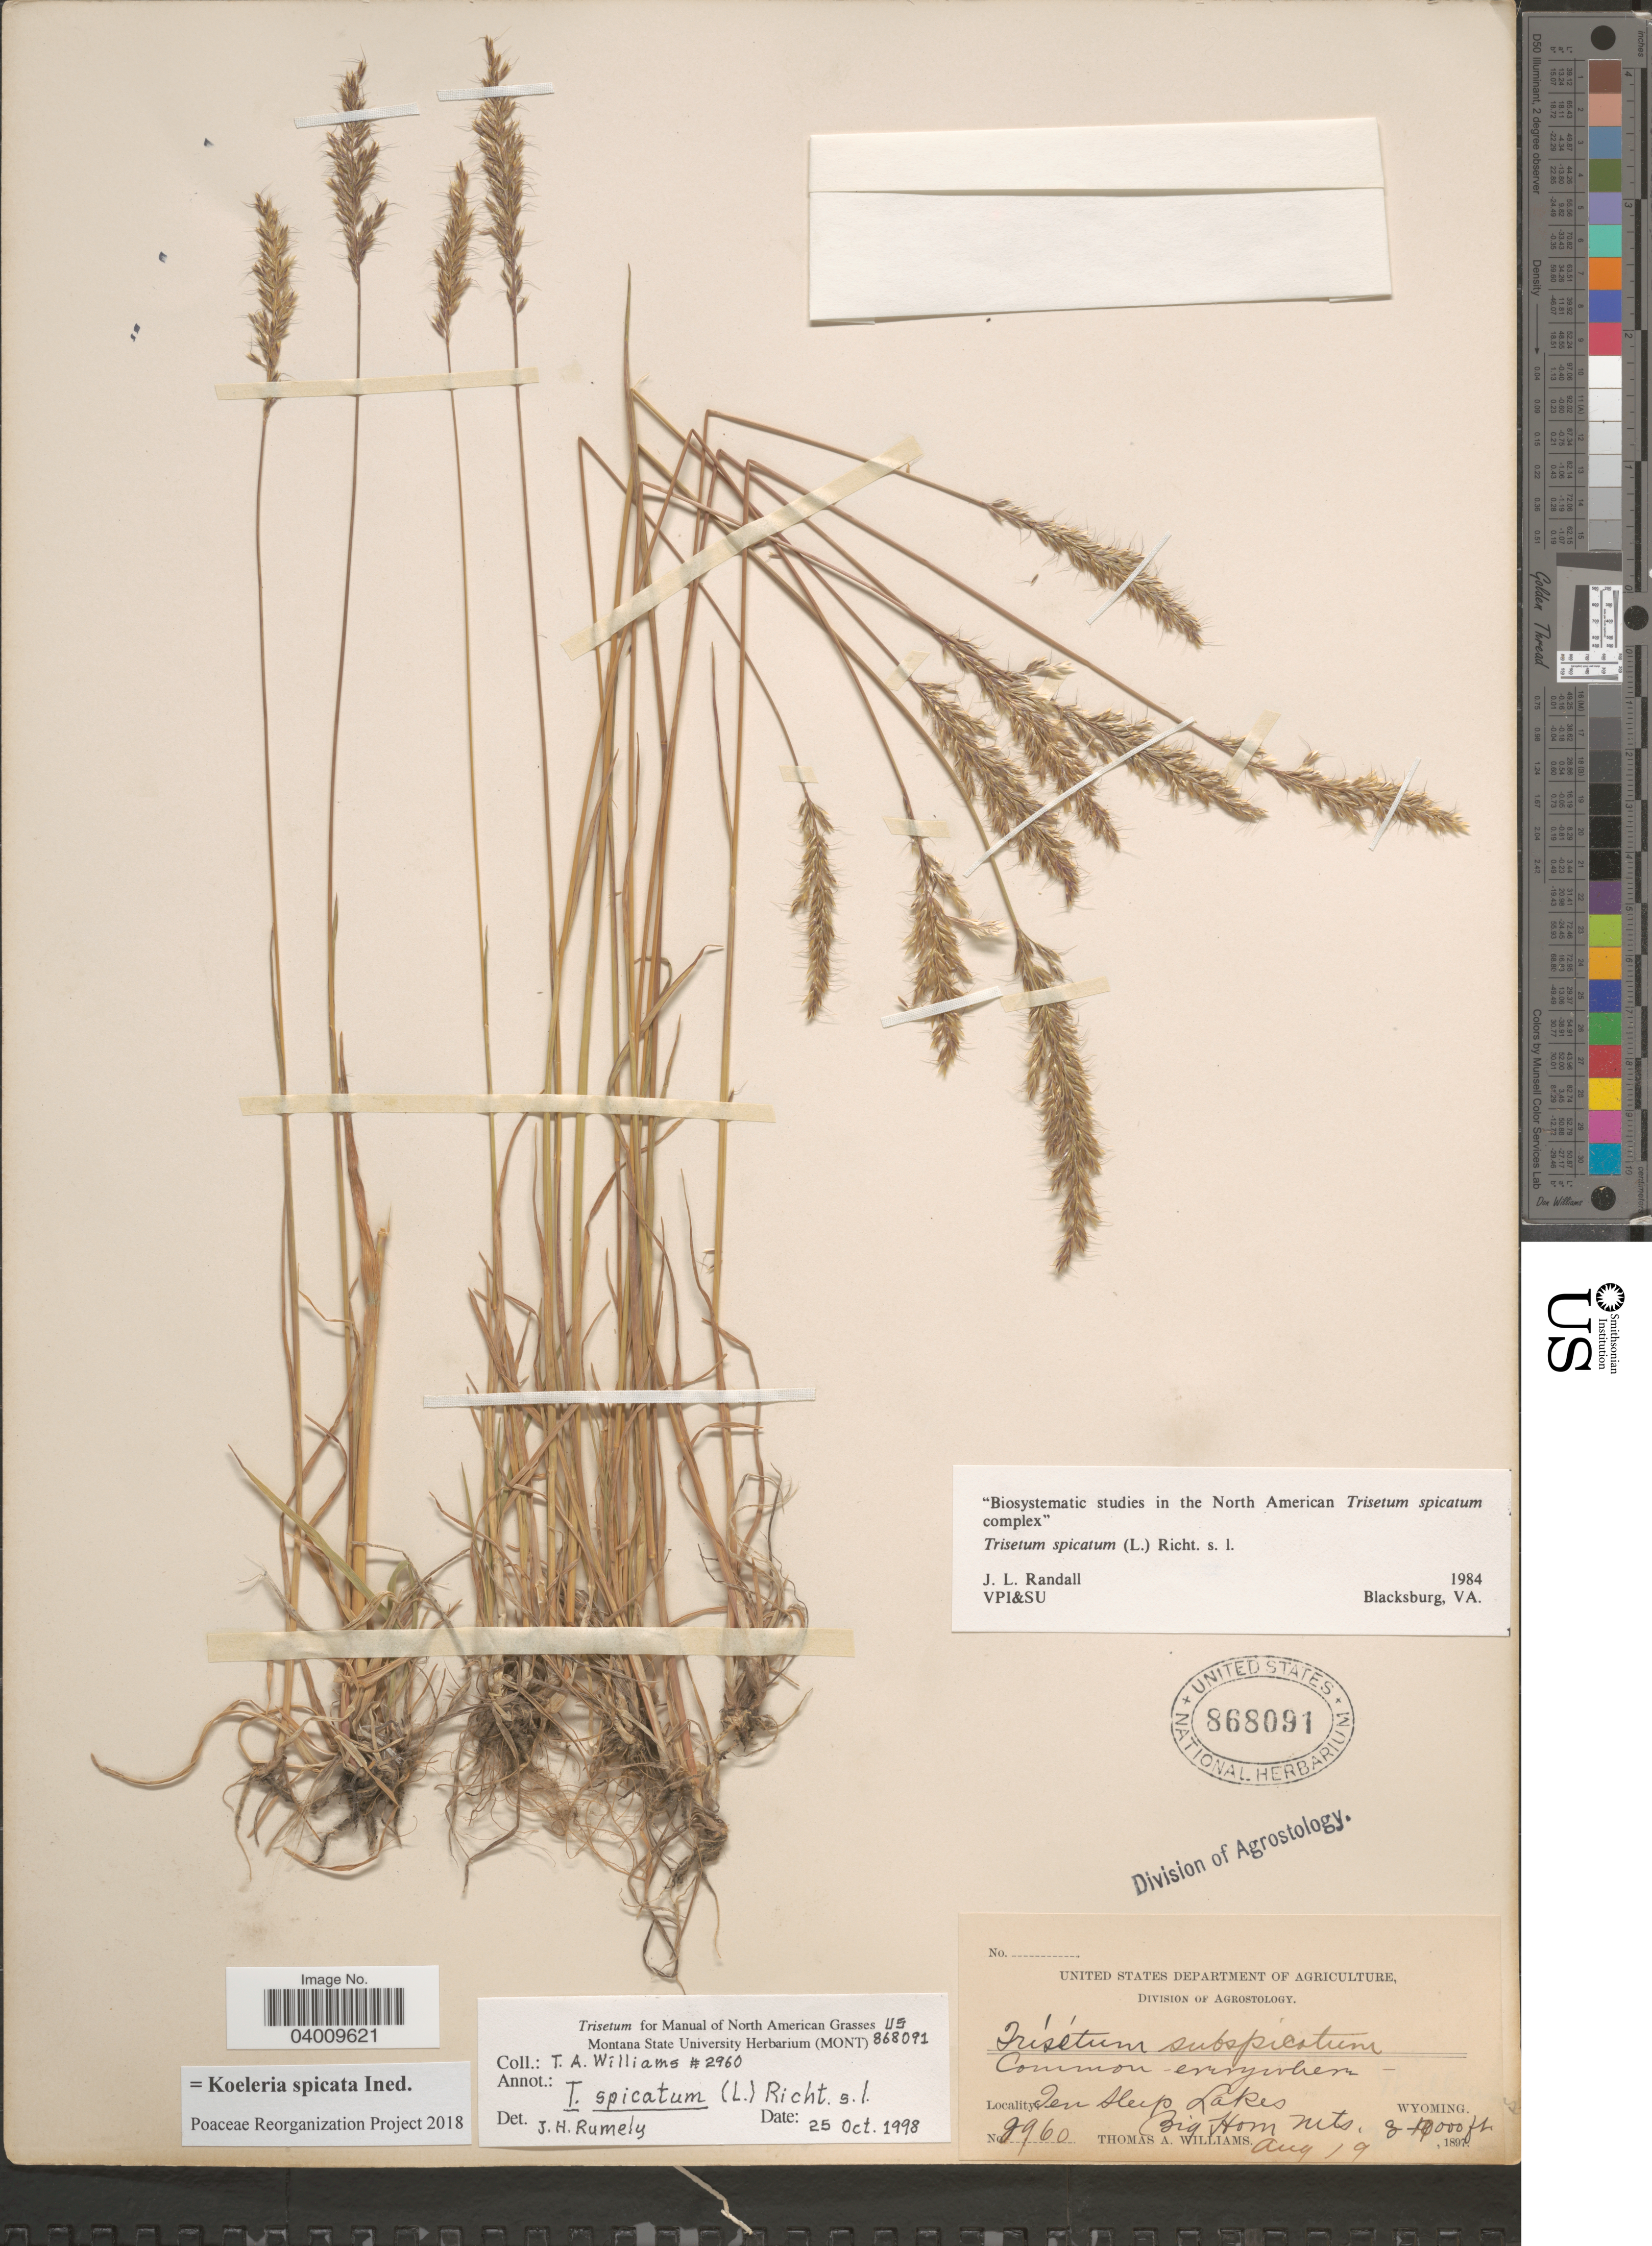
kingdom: Plantae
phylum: Tracheophyta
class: Liliopsida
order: Poales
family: Poaceae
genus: Koeleria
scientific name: Koeleria spicata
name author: (L.) Barberá et al.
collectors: T. A. Williams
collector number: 2960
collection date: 1897-08-19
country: United States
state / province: Wyoming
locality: Ten Sleep Lakes, Big Horn Mts.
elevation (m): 2438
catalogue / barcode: US 868091